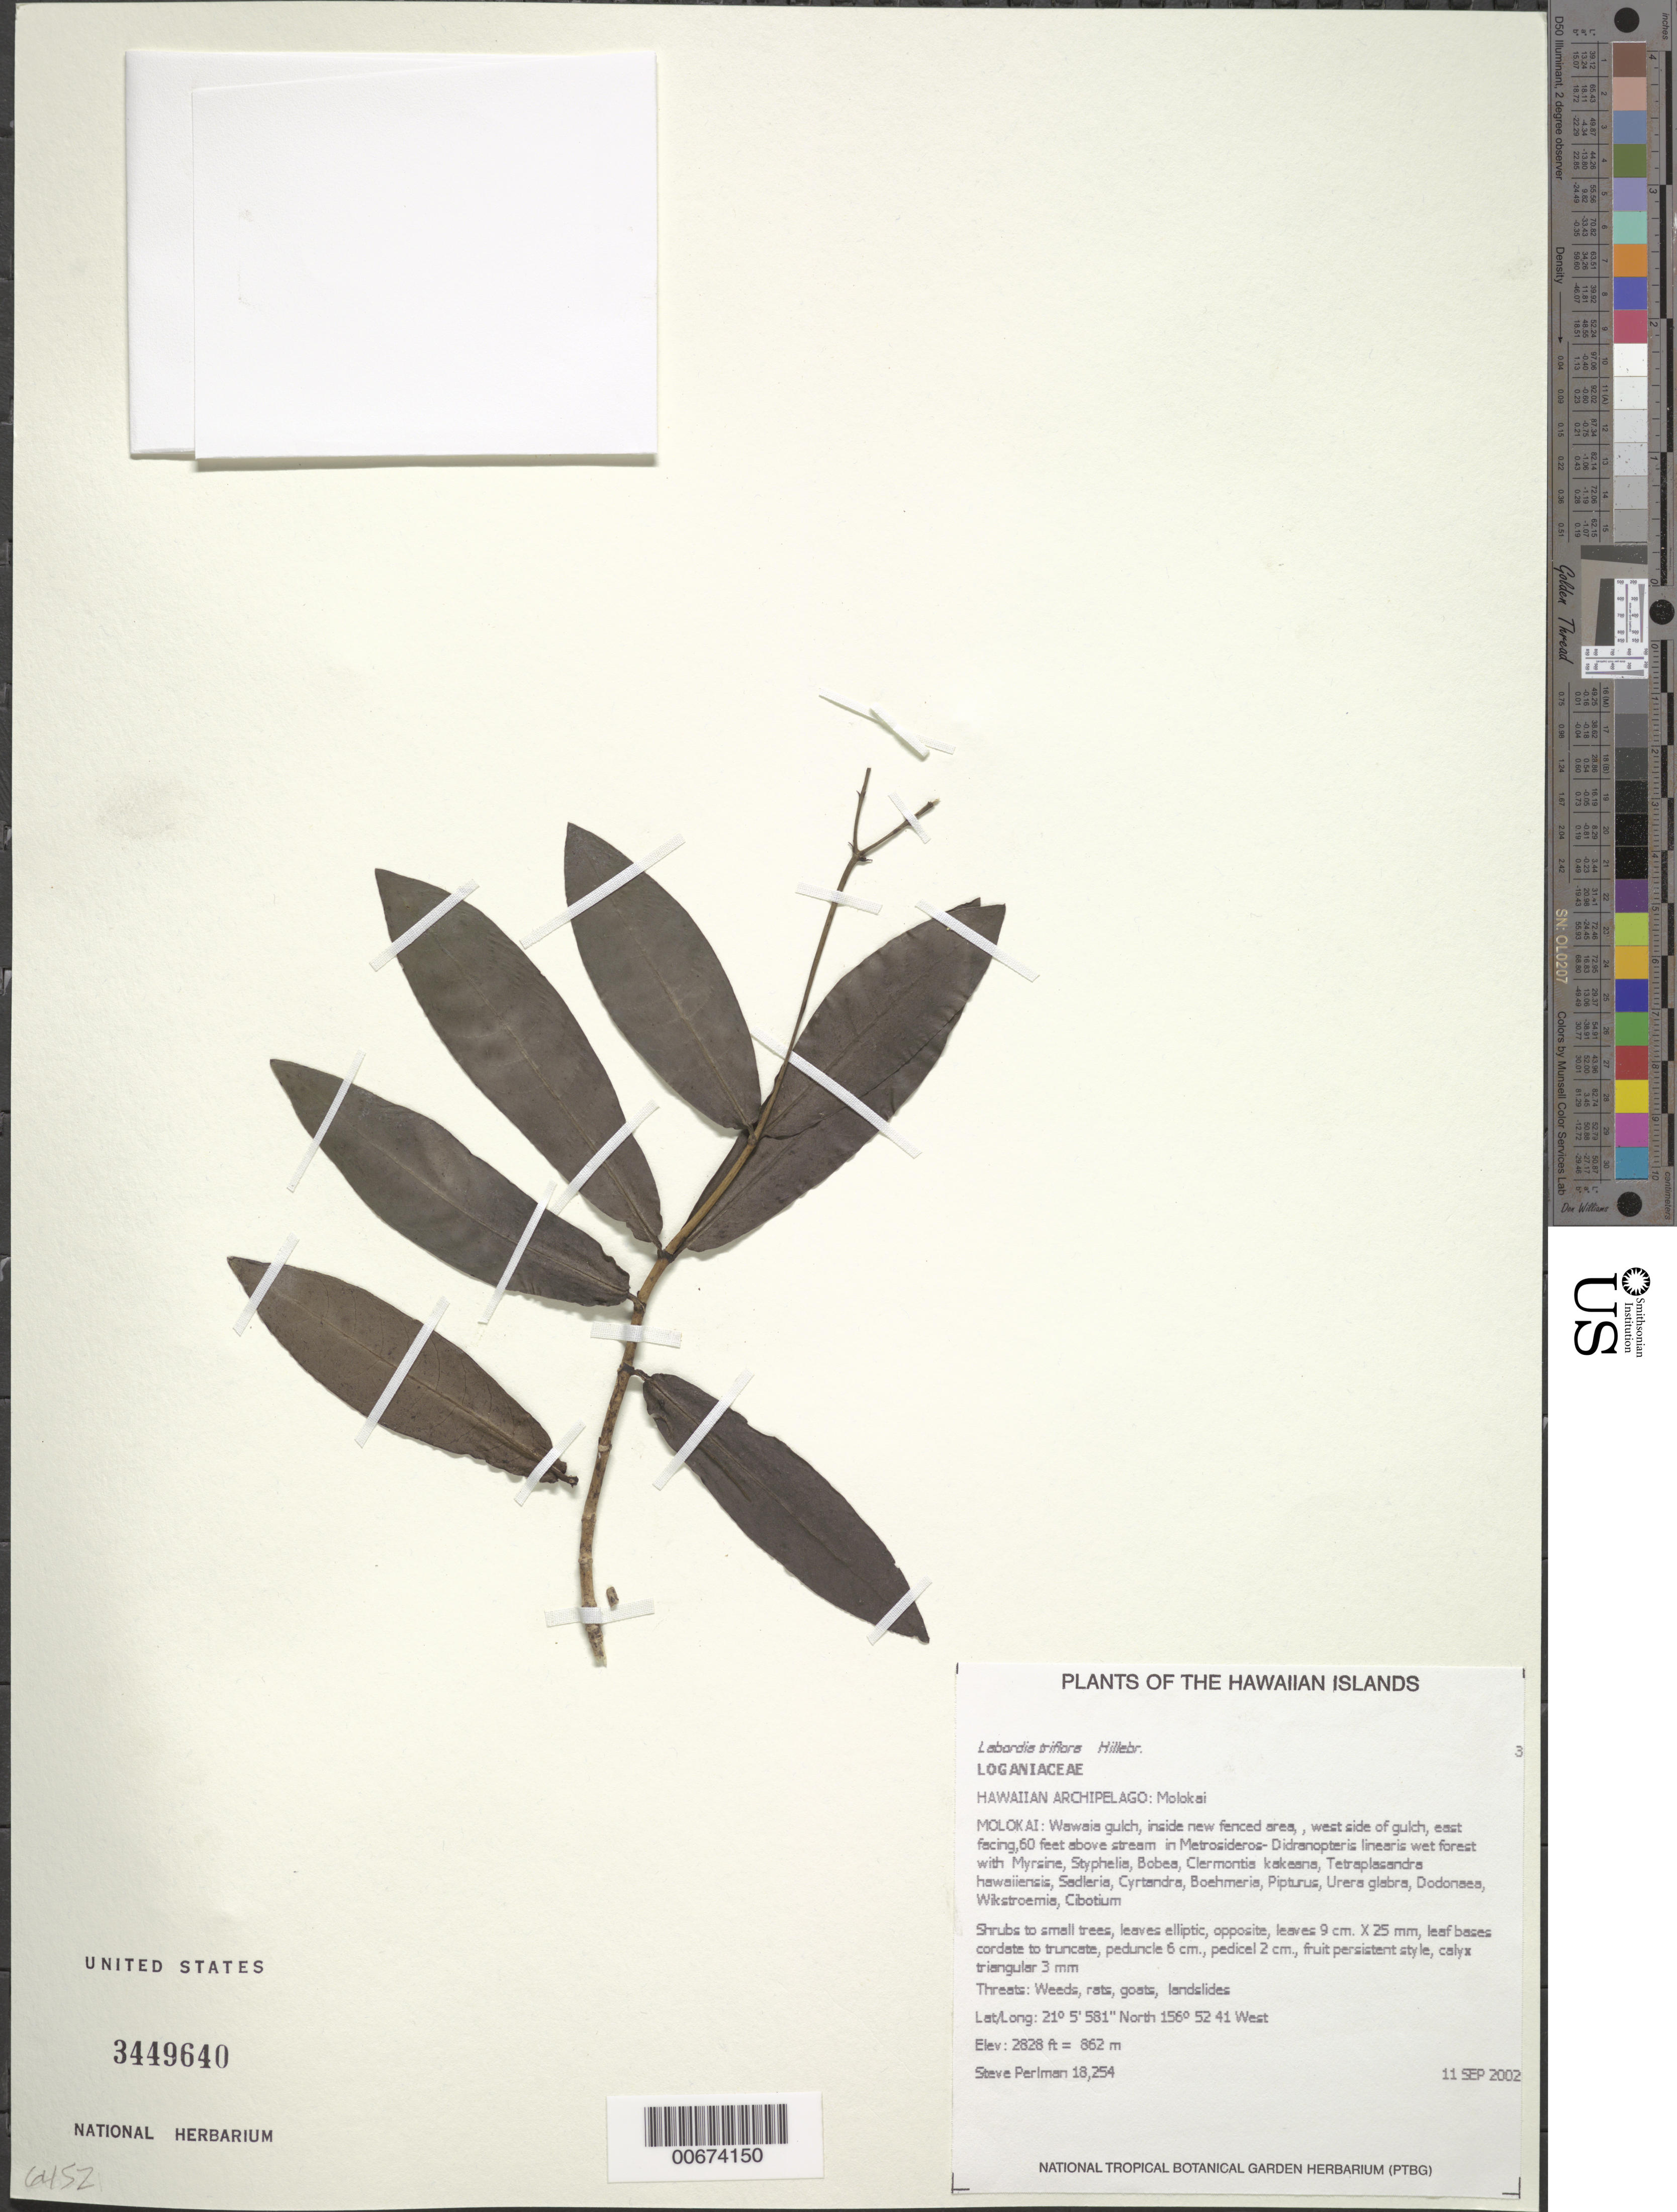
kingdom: Plantae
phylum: Tracheophyta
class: Magnoliopsida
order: Gentianales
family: Loganiaceae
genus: Geniostoma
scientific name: Geniostoma triflorum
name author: (Hillebr.) Byng & Christenh.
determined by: Wagner, W. L., (BOT), Smithsonian Institution - National Museum of Natural History (UNITED STATES)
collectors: S. P. Perlman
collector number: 18254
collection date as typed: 11 Sep 2002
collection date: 2002-09-11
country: United States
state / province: Hawaii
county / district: Maui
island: Moloka'i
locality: Wawaia gulch, inside new fenced area, west side of gulch, east facing, 60 feet above stream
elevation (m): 862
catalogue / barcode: US 3449640